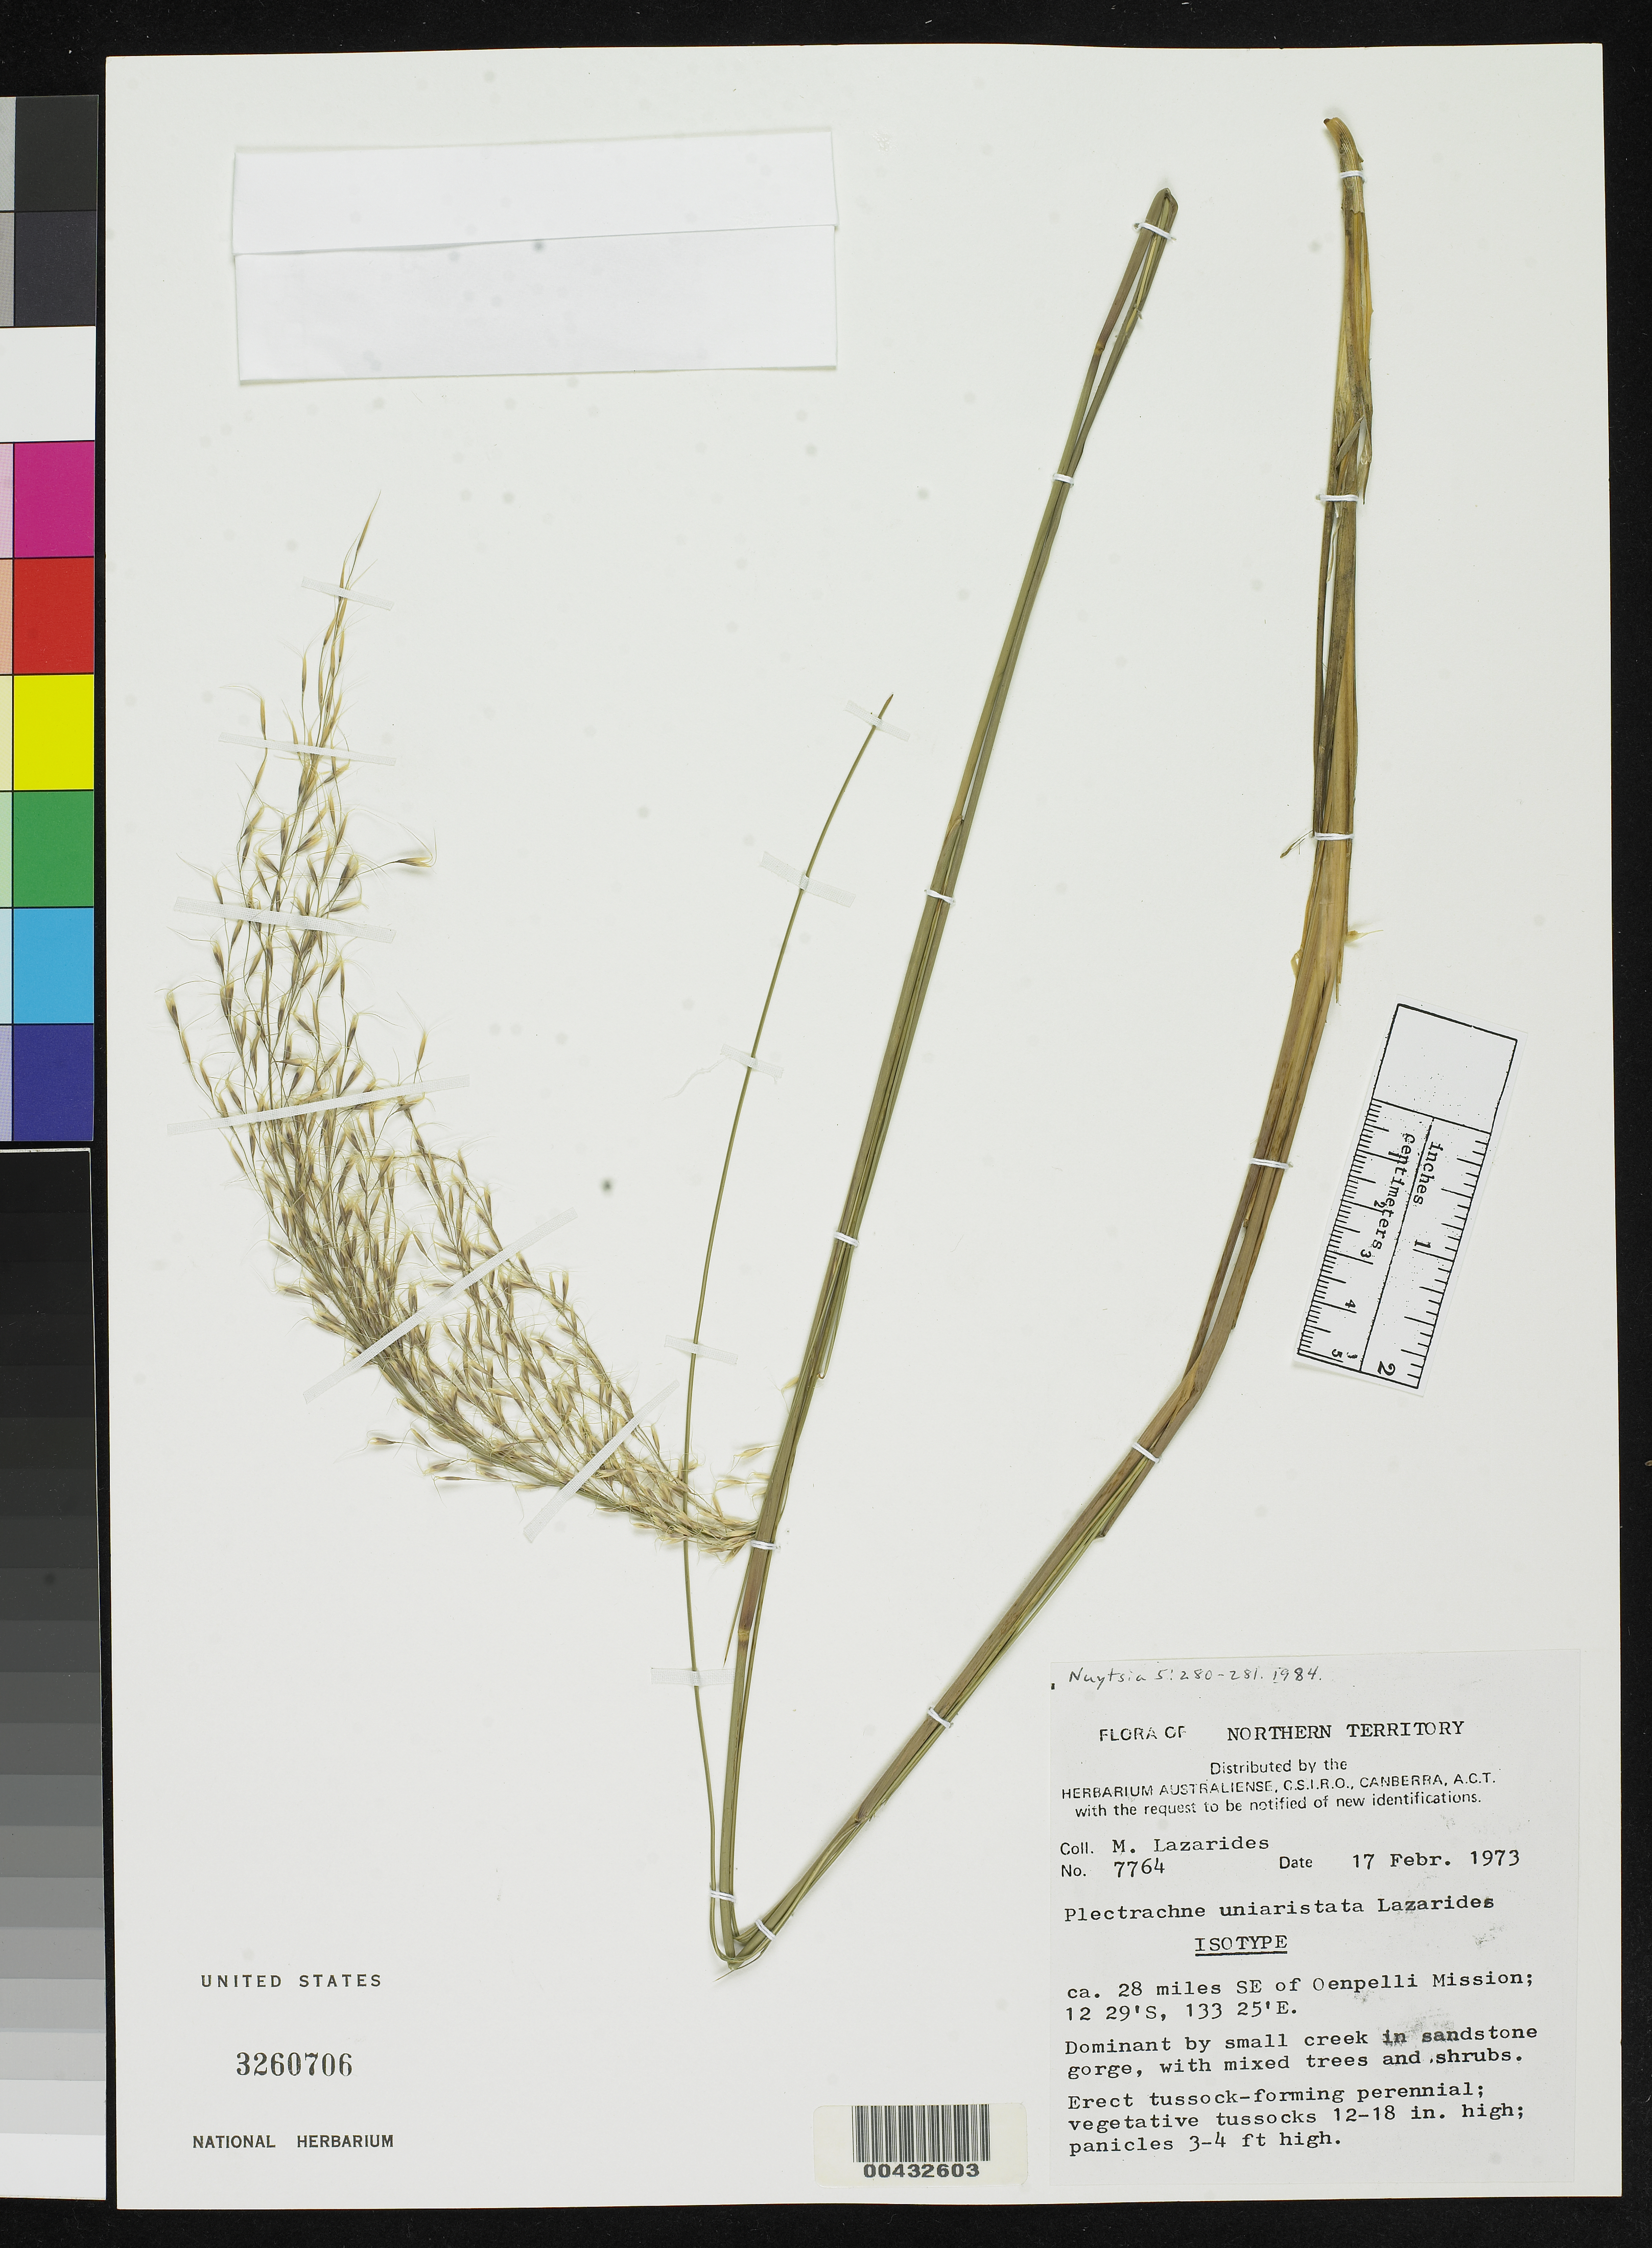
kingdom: Plantae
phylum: Tracheophyta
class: Liliopsida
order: Poales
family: Poaceae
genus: Plectrachne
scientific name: Plectrachne uniaristata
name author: Lazarides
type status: Isotype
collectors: M. Lazarides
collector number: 7764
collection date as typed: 17 Feb 1973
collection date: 1973-02-17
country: Australia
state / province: Northern Territory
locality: Ca. 28 mi SE of Oenpelli Mission.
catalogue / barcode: US 3260706